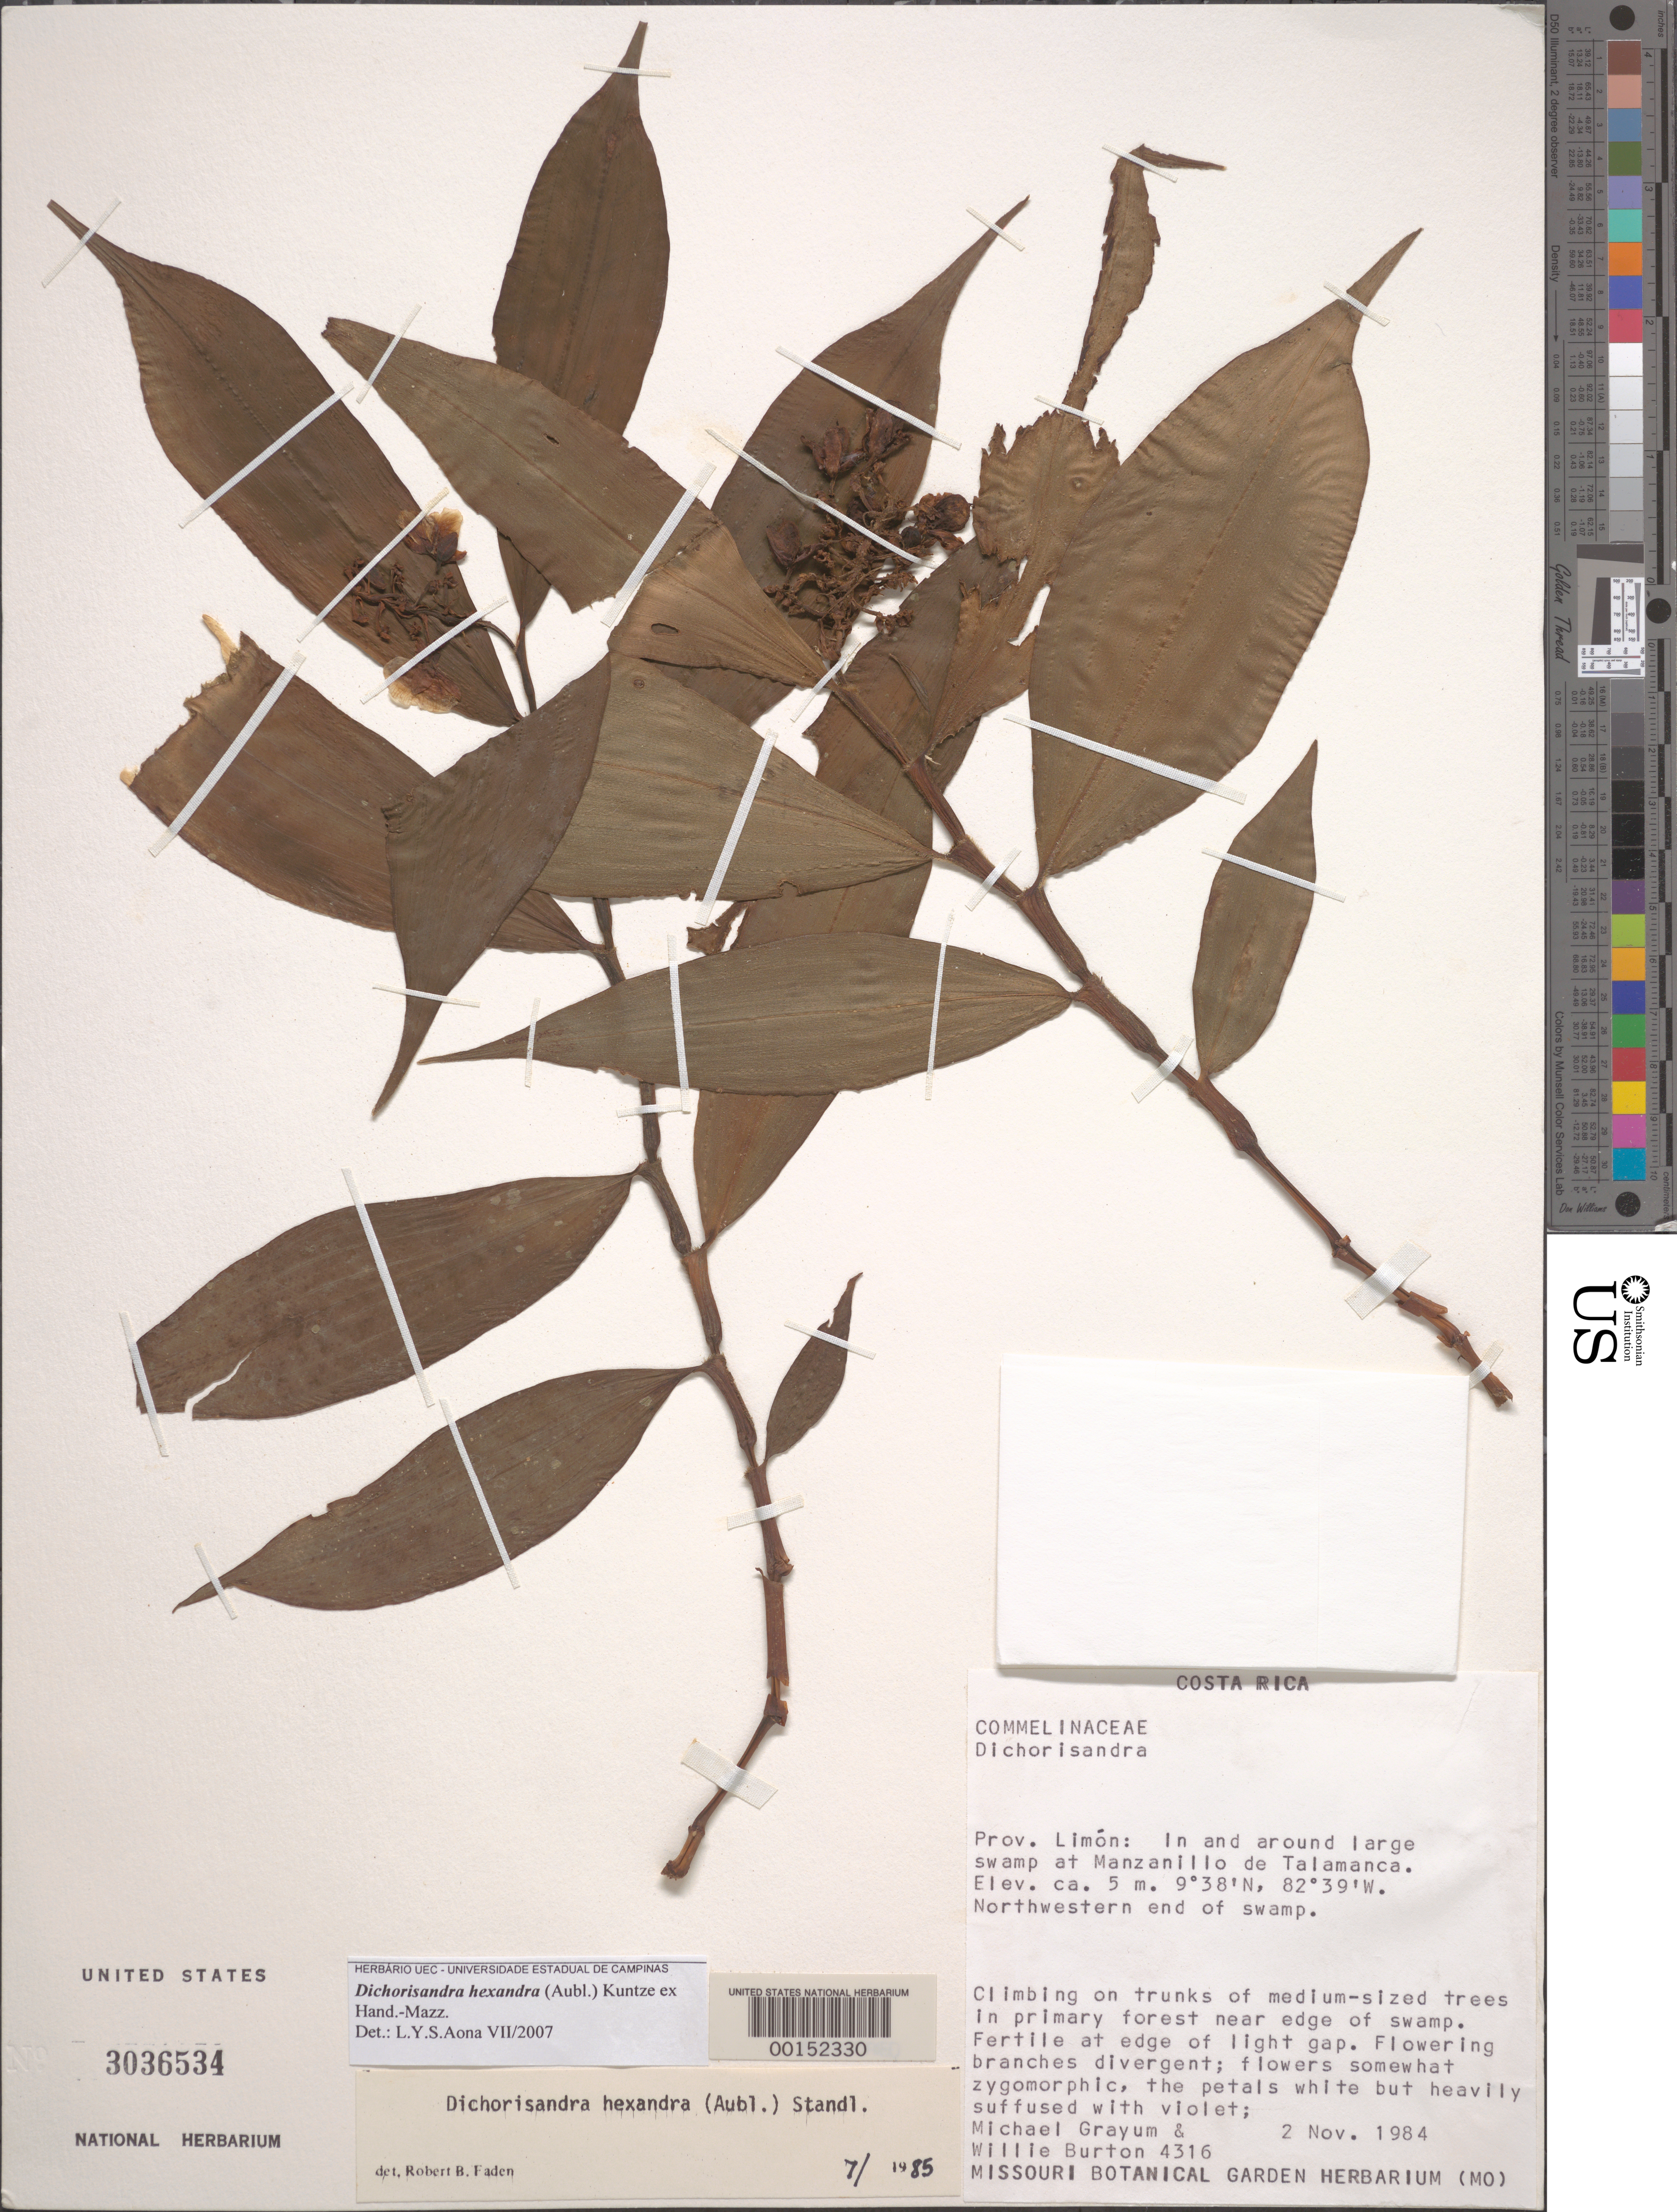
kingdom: Plantae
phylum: Tracheophyta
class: Liliopsida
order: Commelinales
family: Commelinaceae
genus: Dichorisandra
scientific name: Dichorisandra hexandra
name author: (Aubl.) Standl.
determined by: Faden, Robert B., (US), Smithsonian Institution - National Museum of Natural History (UNITED STATES)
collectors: M. H. Grayum & W. Burton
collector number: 4316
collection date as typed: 02 Nov 1984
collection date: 1984-11-02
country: Costa Rica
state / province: Limón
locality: Manzanillo de tlamanca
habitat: On tree trunks at swamp edge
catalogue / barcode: US 3036534